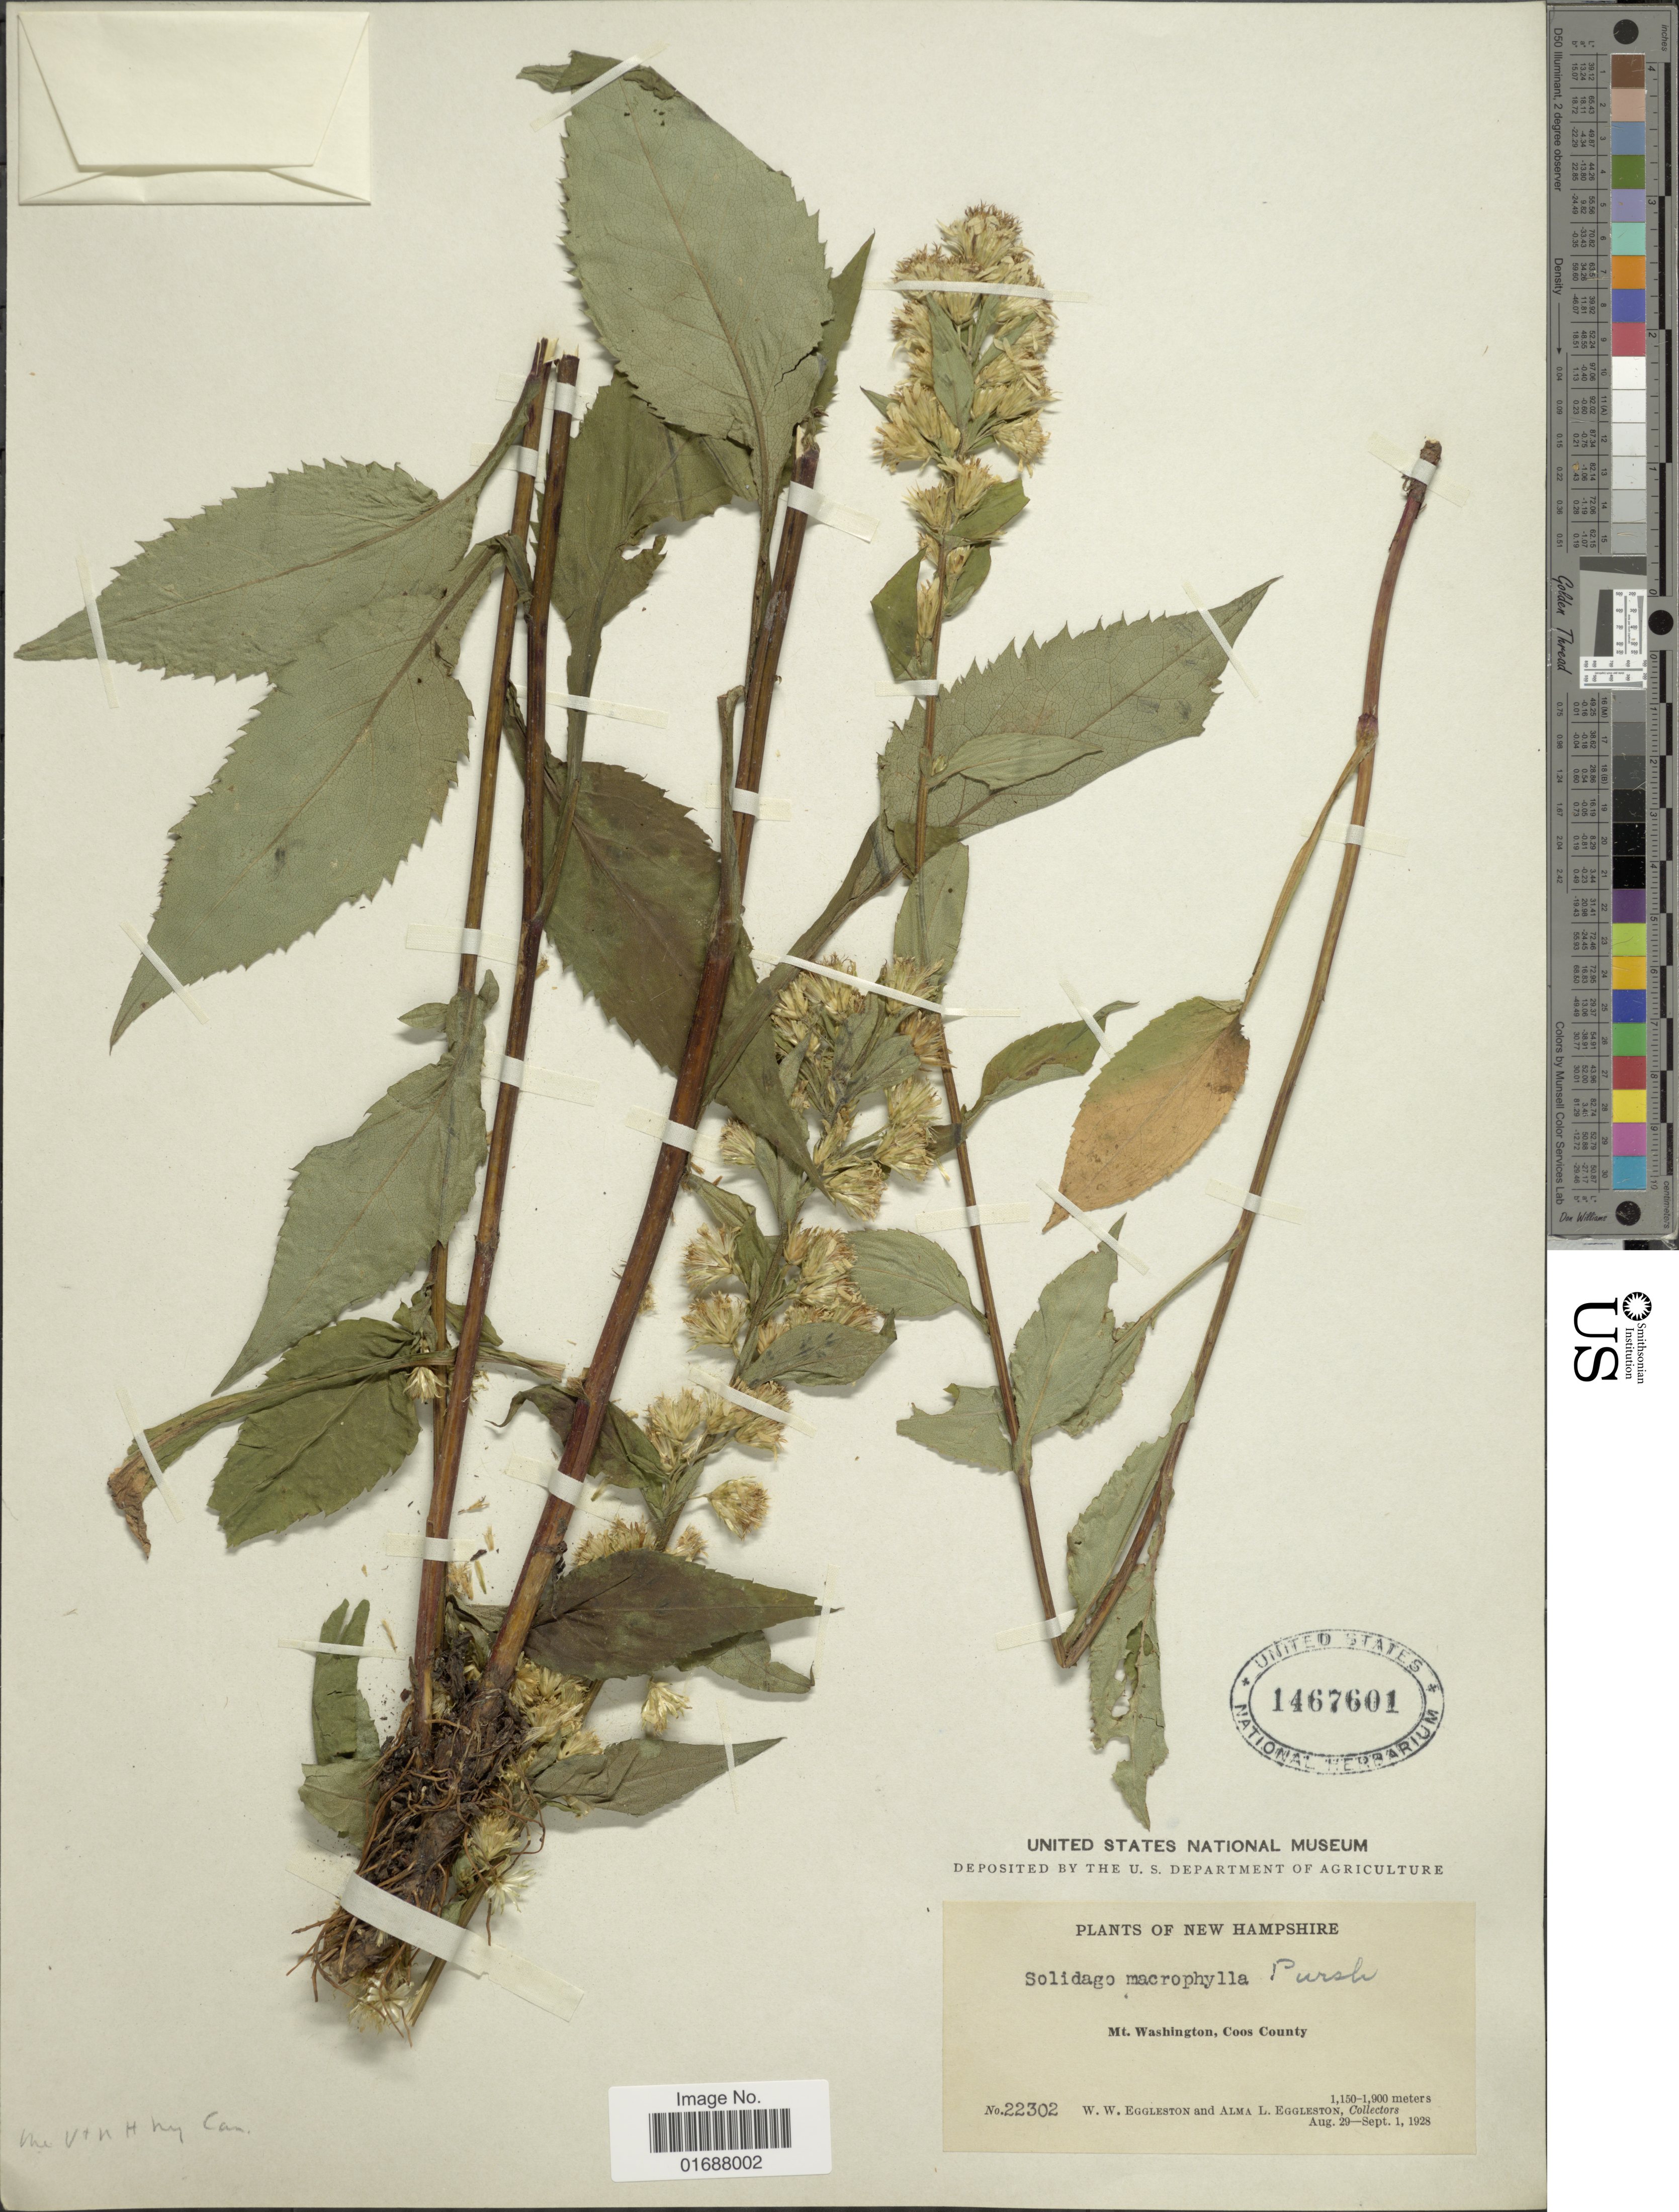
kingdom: Plantae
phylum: Tracheophyta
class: Magnoliopsida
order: Asterales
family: Asteraceae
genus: Solidago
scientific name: Solidago macrophylla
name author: Banks ex Pursh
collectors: W. W. Eggleston & A. Eggleston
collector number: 22302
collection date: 1928-08-29/1928-09-01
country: United States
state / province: New Hampshire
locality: Mt. Washington, Coos County.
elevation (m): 1150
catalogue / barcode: US 1467601